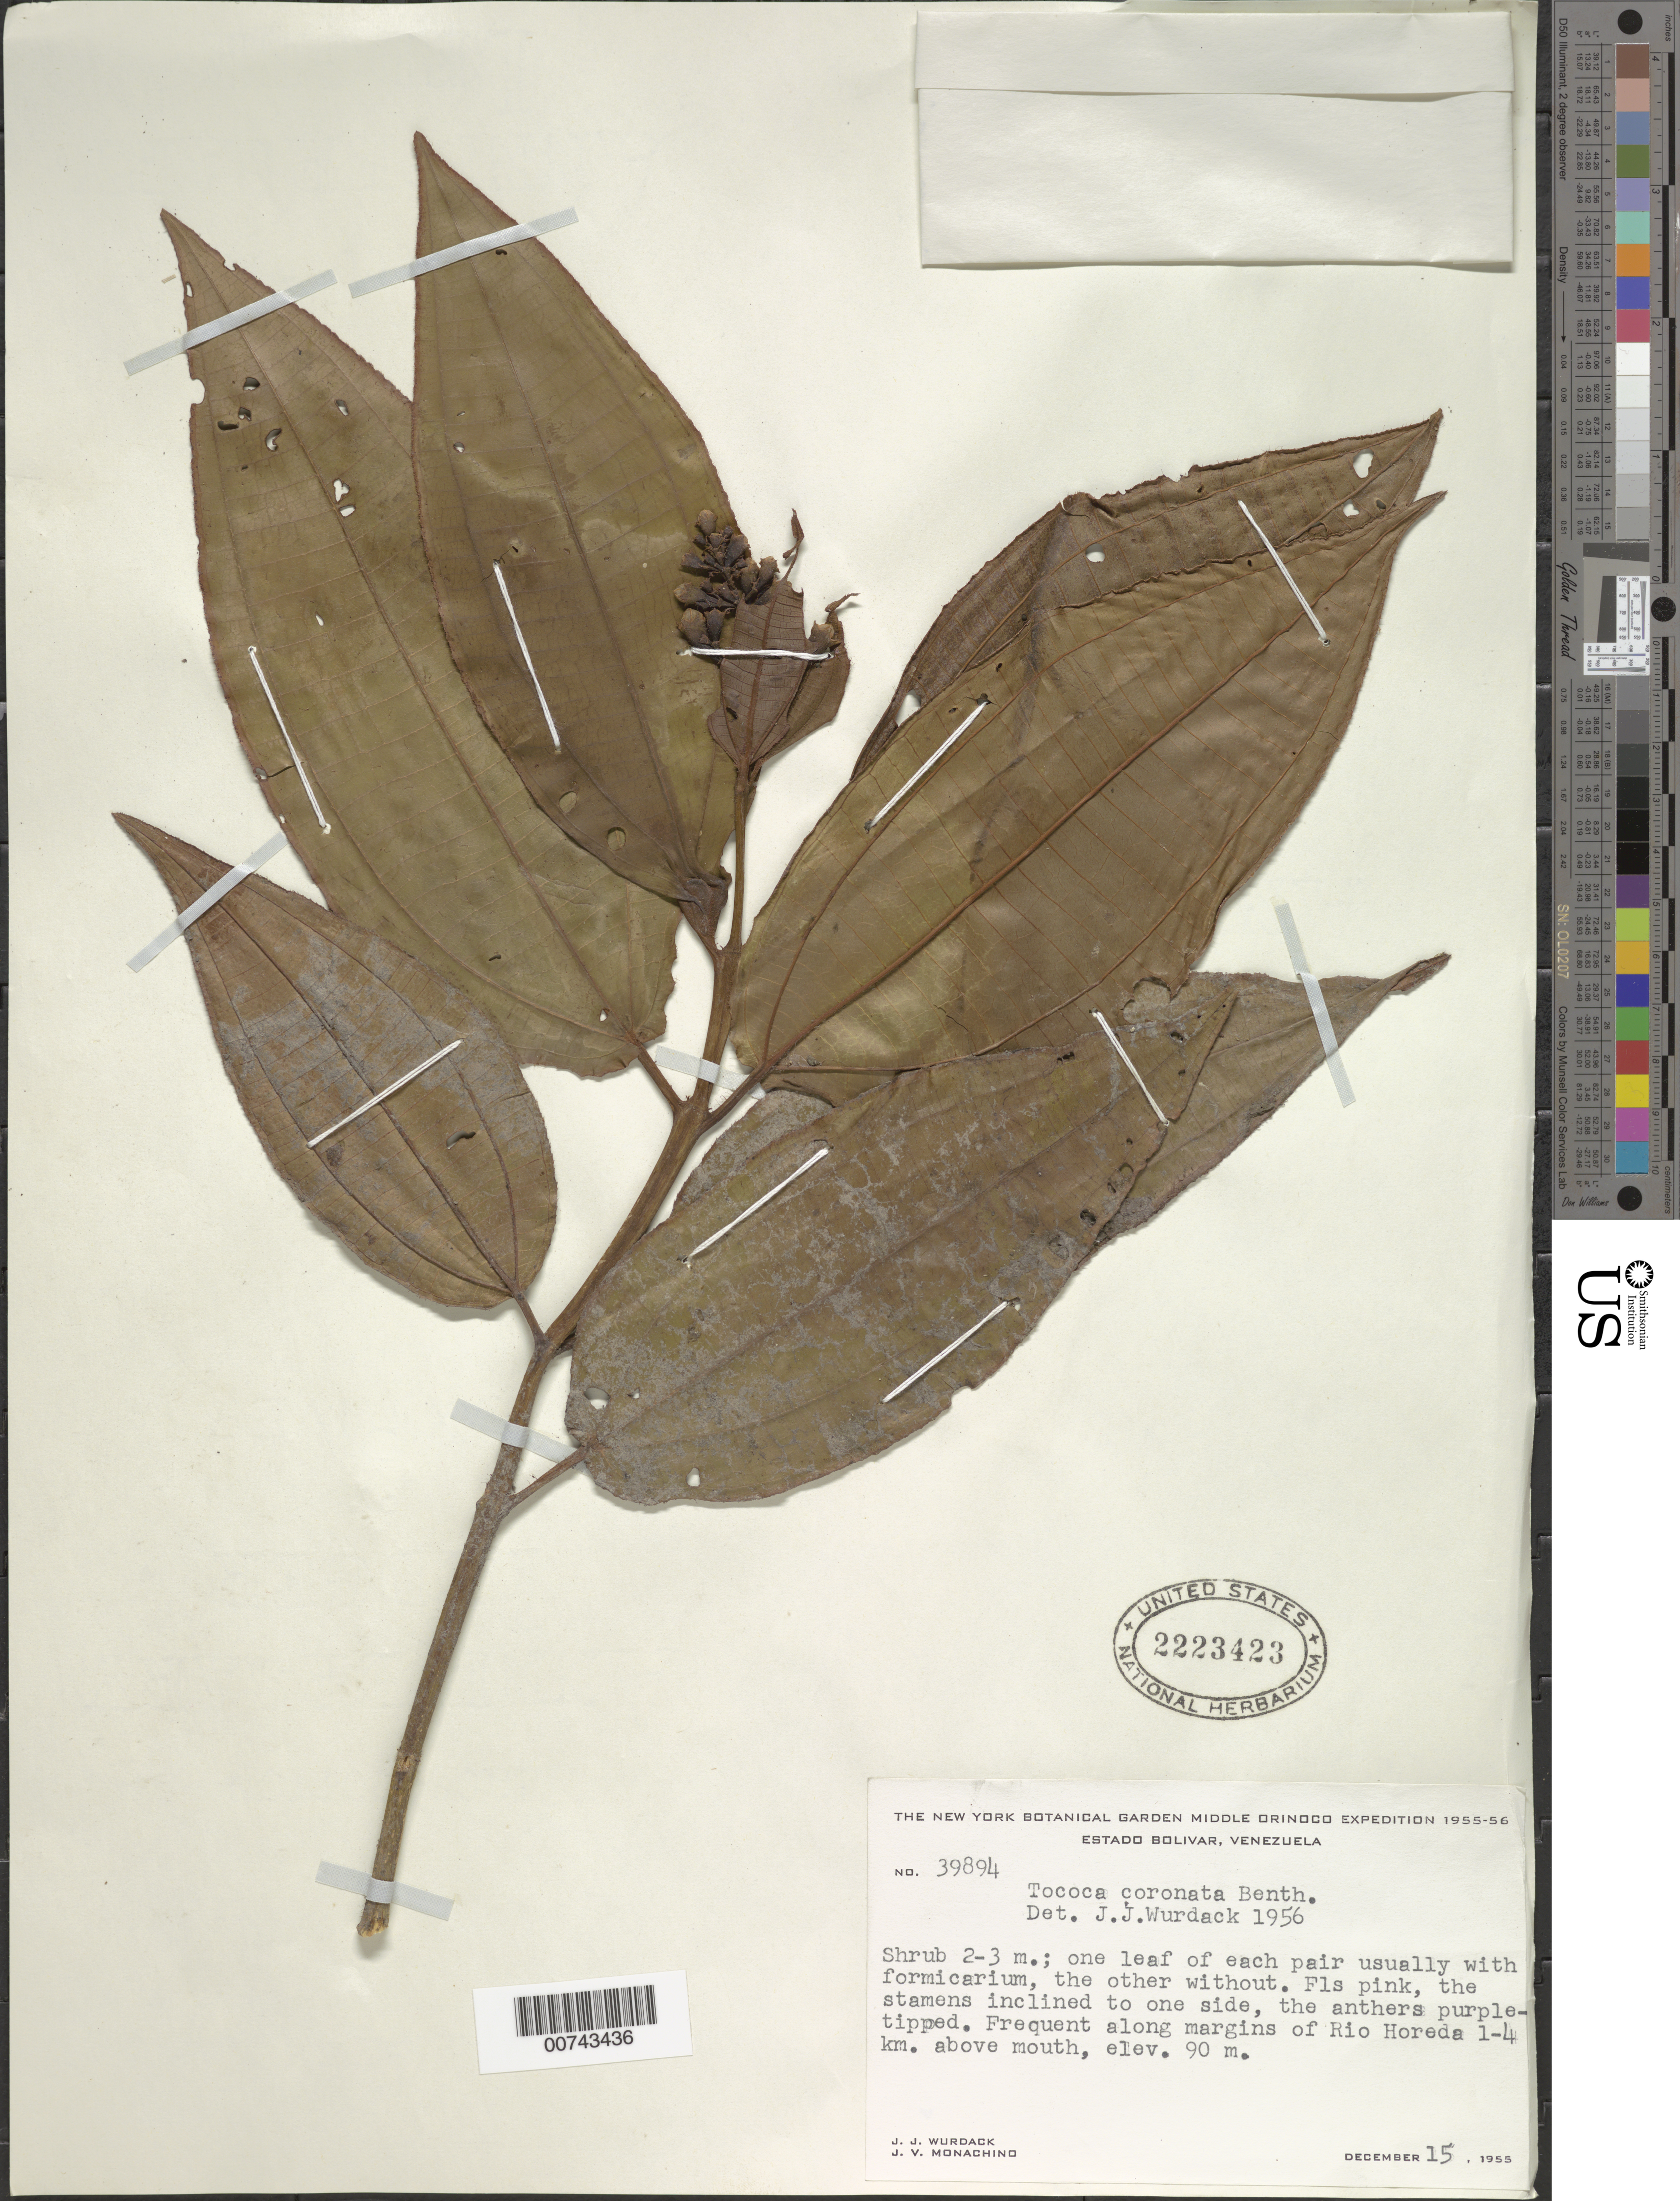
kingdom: Plantae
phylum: Tracheophyta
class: Magnoliopsida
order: Myrtales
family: Melastomataceae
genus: Tococa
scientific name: Tococa coronata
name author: Benth.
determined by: Wurdack, John J., (US), US (UNITED STATES)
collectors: J. J. Wurdack & J. V. Monachino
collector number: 39894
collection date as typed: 15-Dec-55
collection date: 1955-12-15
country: Venezuela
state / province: Bolívar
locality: Río Horeda, 1-4 km above mouth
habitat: Margins of Rio Hordea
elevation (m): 90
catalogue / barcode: US 2223423